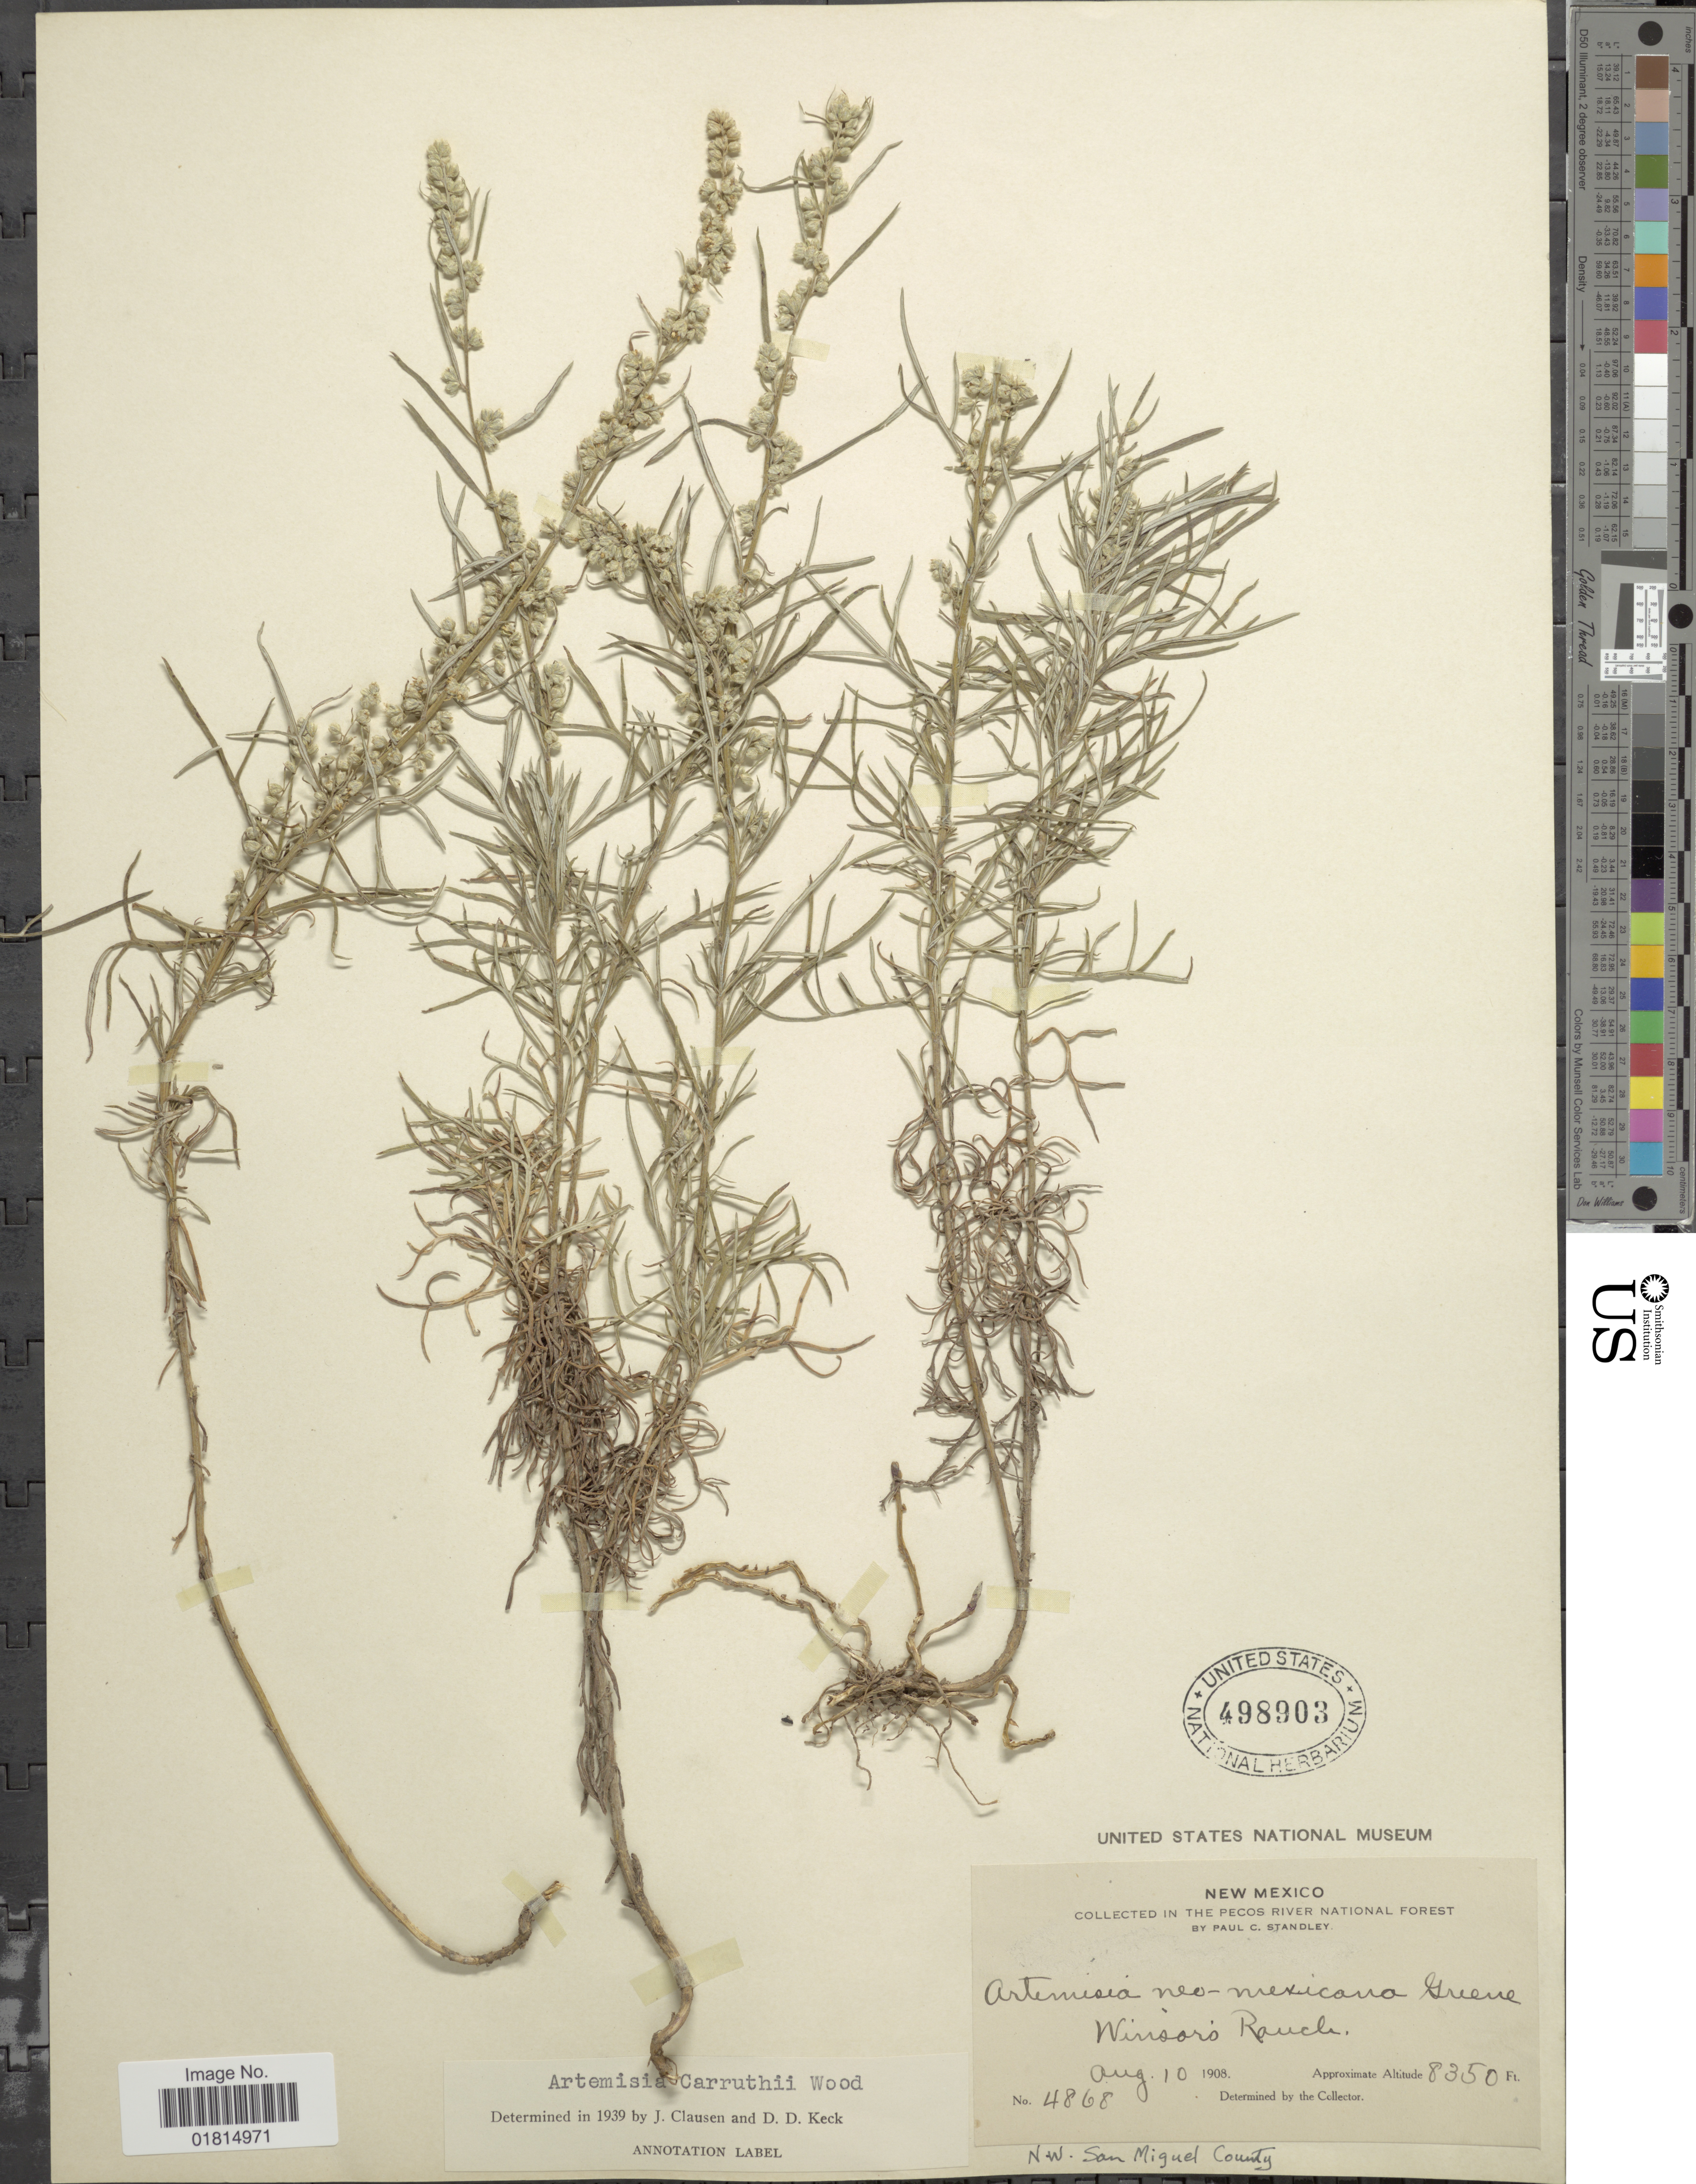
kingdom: Plantae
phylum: Tracheophyta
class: Magnoliopsida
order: Asterales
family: Asteraceae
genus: Artemisia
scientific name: Artemisia carruthii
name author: Alph. Wood ex Carruth.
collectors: P. C. Standley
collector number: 4868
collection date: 1908-08-10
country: United States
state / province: New Mexico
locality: In the Pecos River National Forest. Winsoro Ranch. N.W. San Miguel County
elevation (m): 2545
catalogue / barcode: US 498903